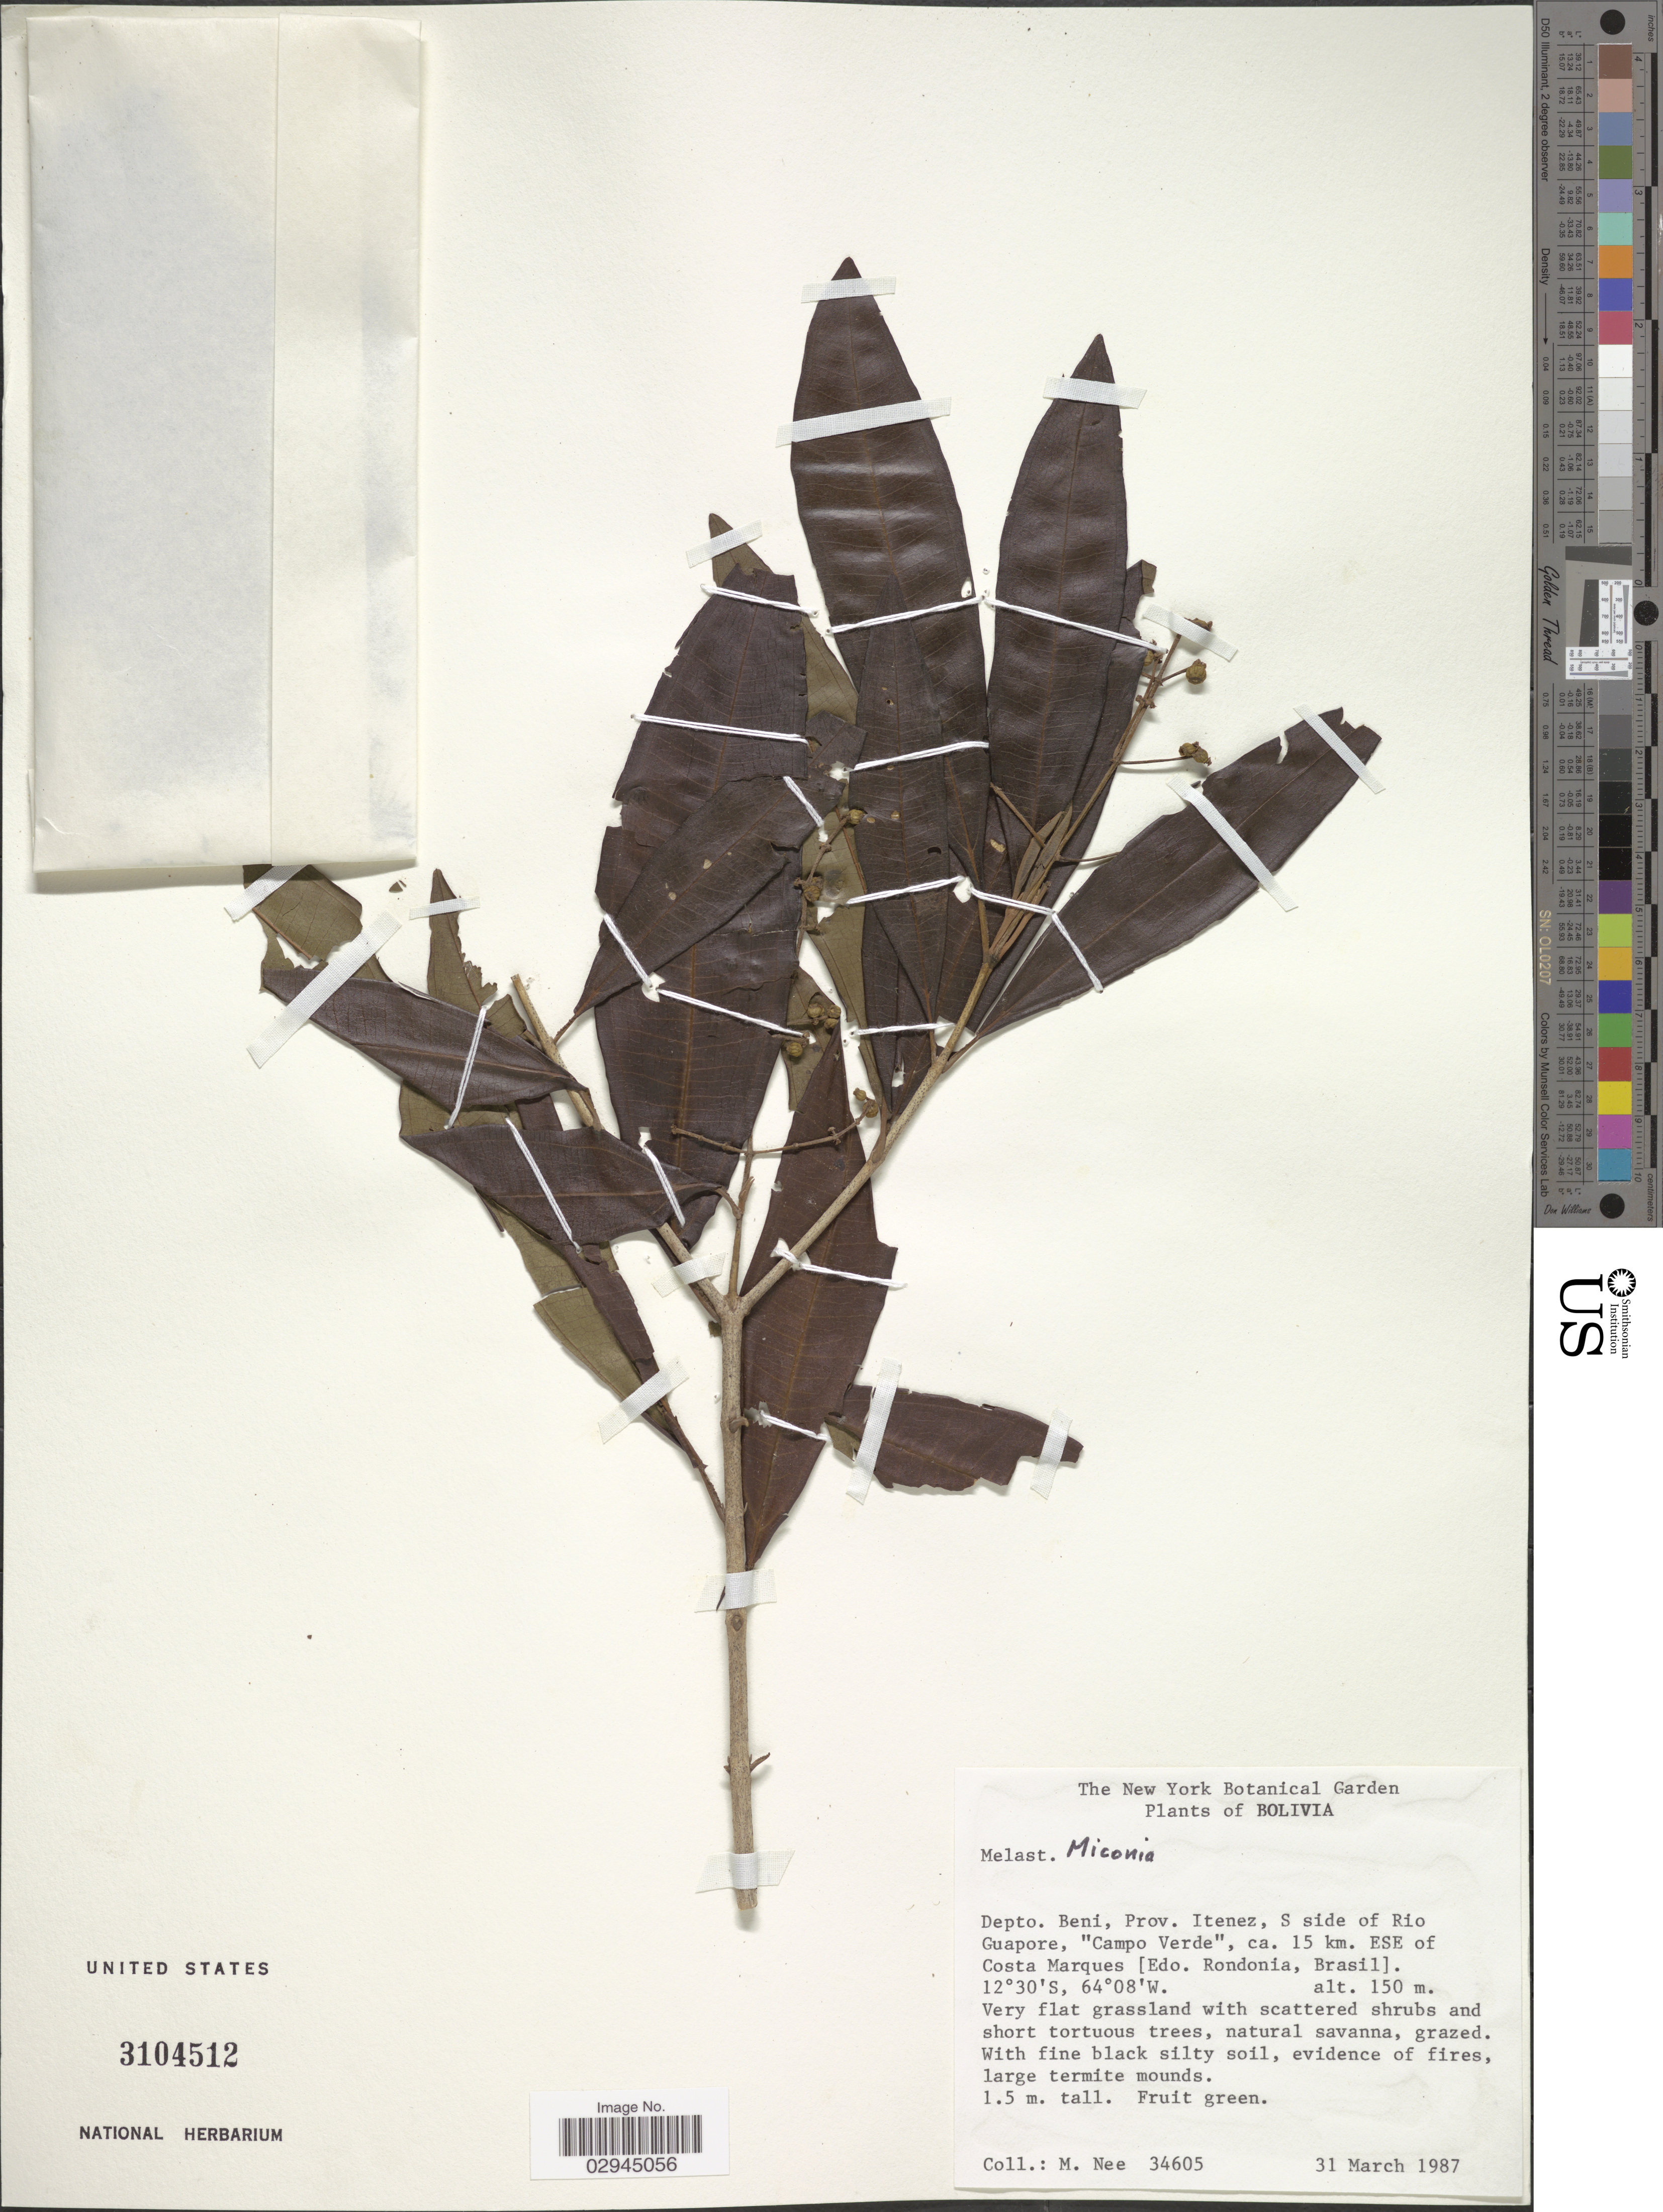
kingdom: Plantae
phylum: Tracheophyta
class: Magnoliopsida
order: Myrtales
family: Melastomataceae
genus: Miconia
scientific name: Miconia sp.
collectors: M. Nee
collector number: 34605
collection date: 1987-03-31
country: Bolivia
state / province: Beni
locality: Depto. Beni, Prov., Itenez, S side of Rio Guapore, "Campo Verde", ca. 15 km. ESE of Costa Marques [Edo. Rondonia, Brasil].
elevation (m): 150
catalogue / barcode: US 3104512